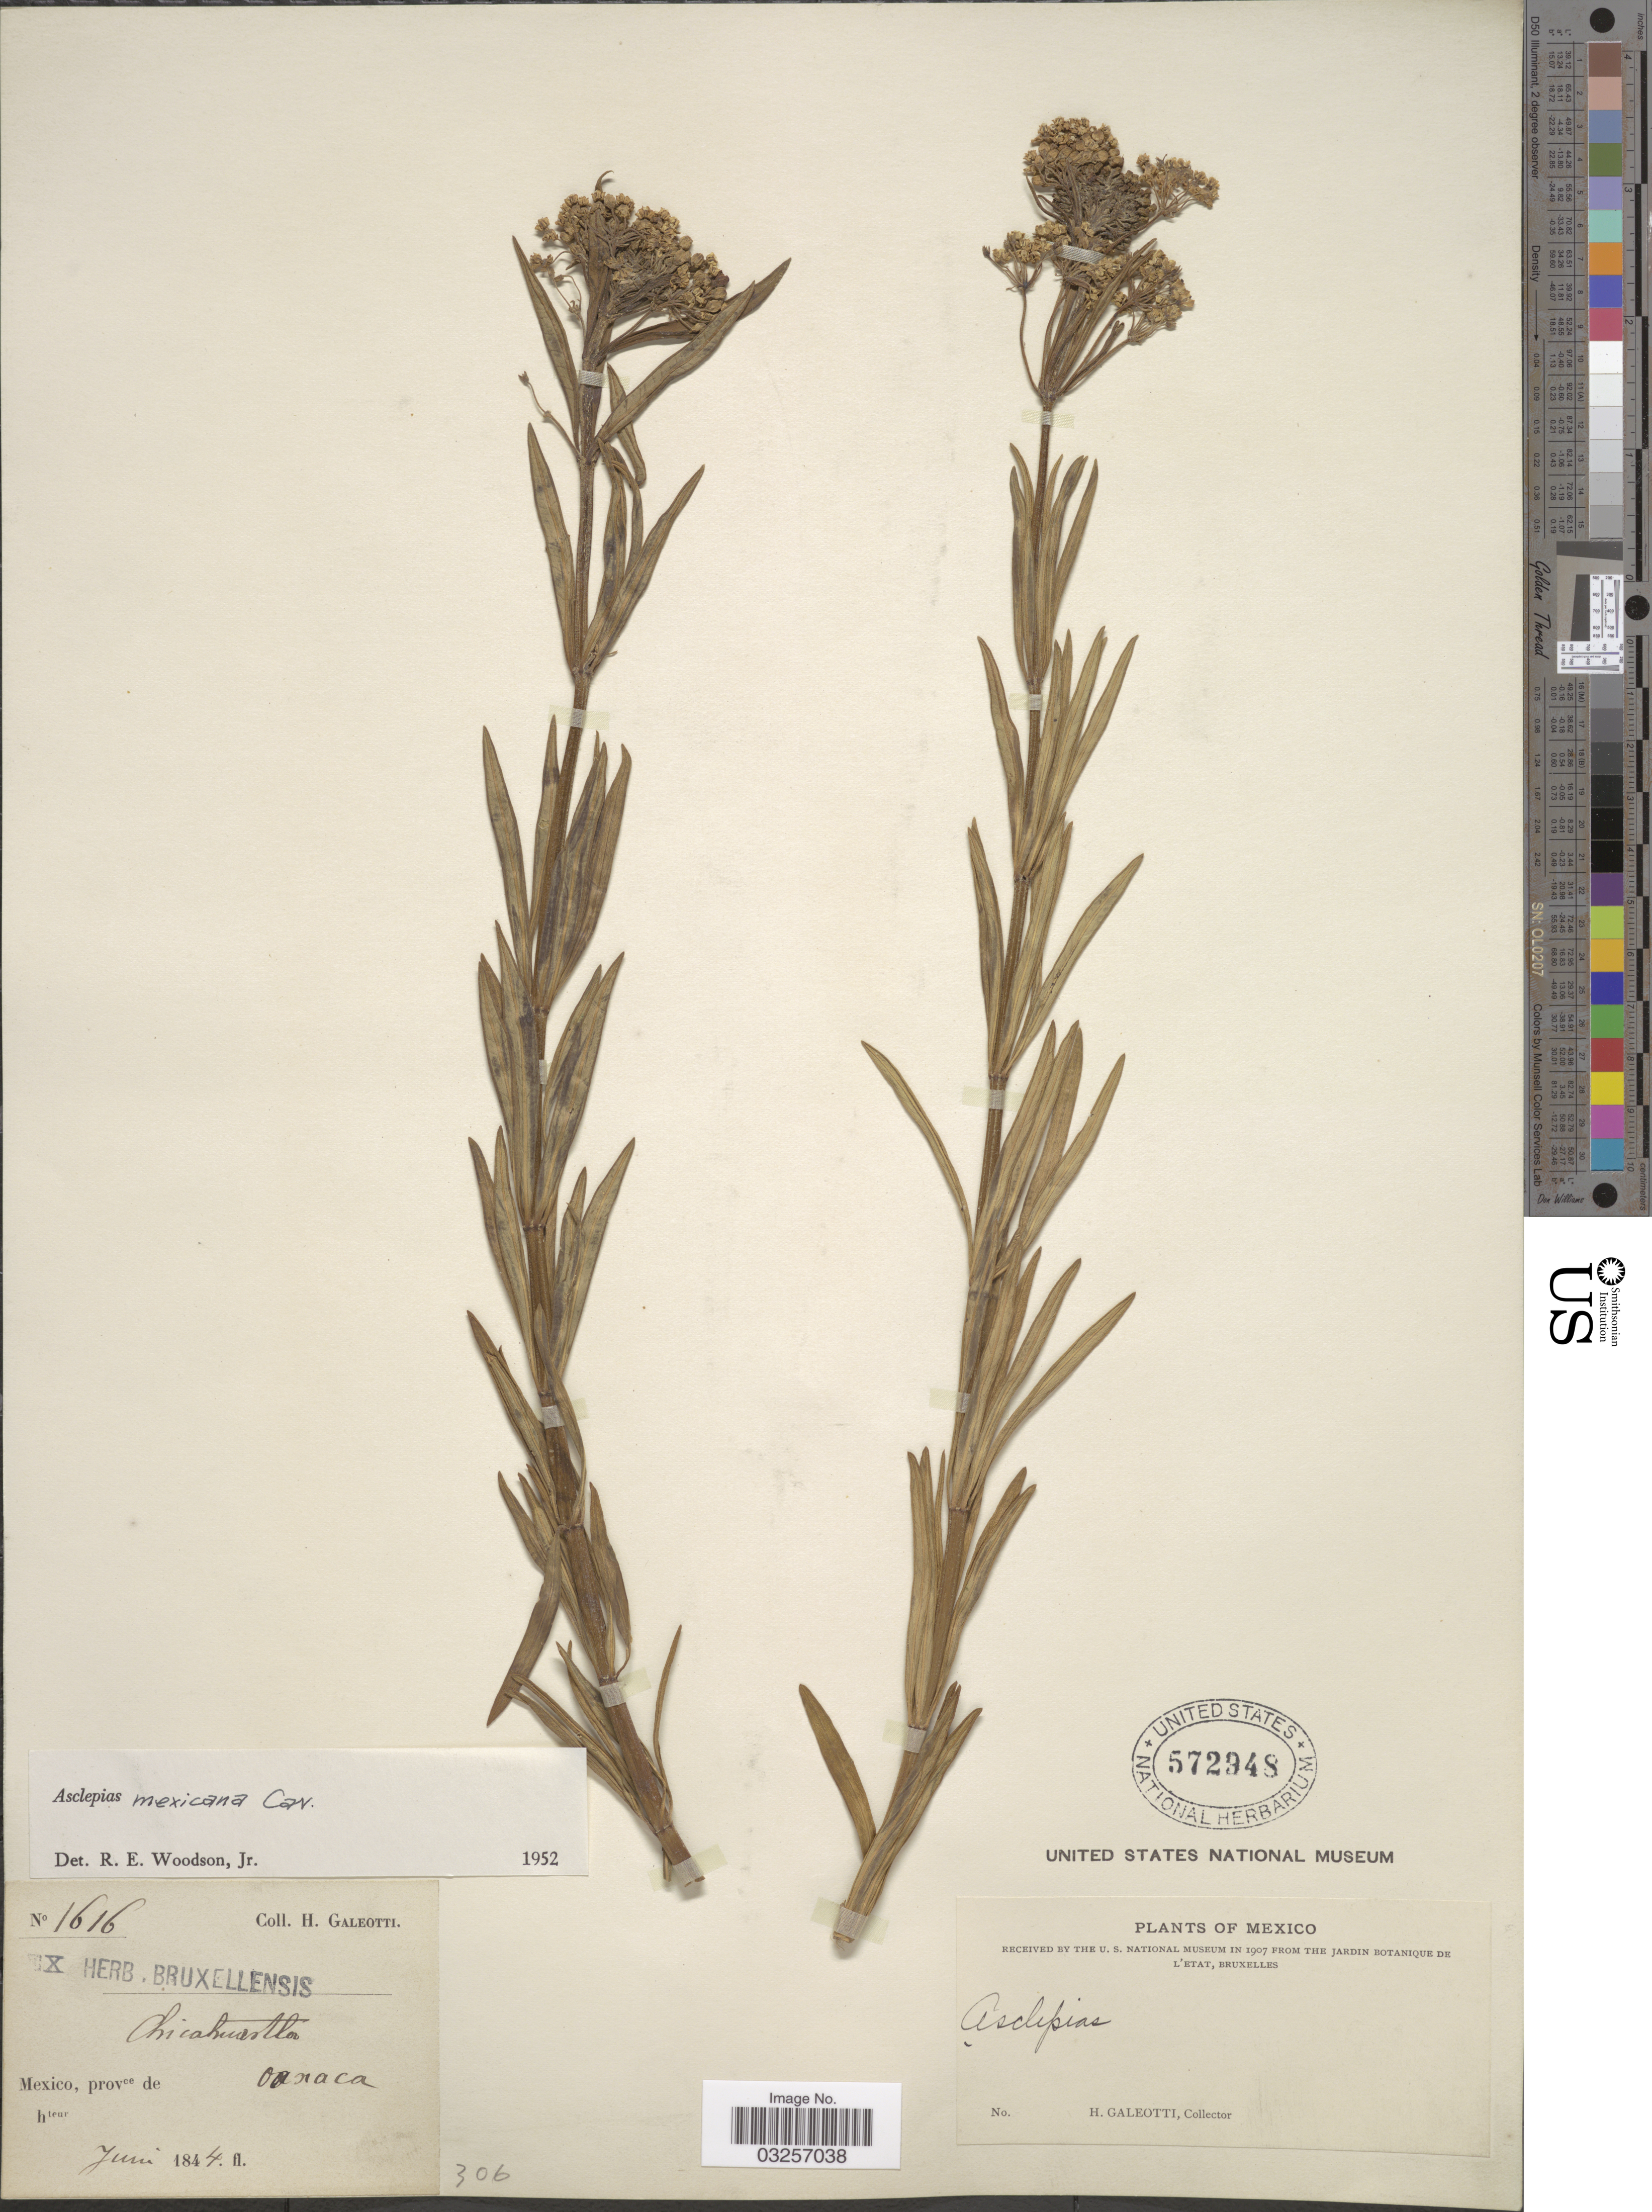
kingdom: Plantae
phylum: Tracheophyta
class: Magnoliopsida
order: Gentianales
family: Apocynaceae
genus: Asclepias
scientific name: Asclepias mexicana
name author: Cav.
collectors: H. G. Galeotti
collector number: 1616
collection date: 1844-06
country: Mexico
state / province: Oaxaca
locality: Chicahuaxtla.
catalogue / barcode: US 572948